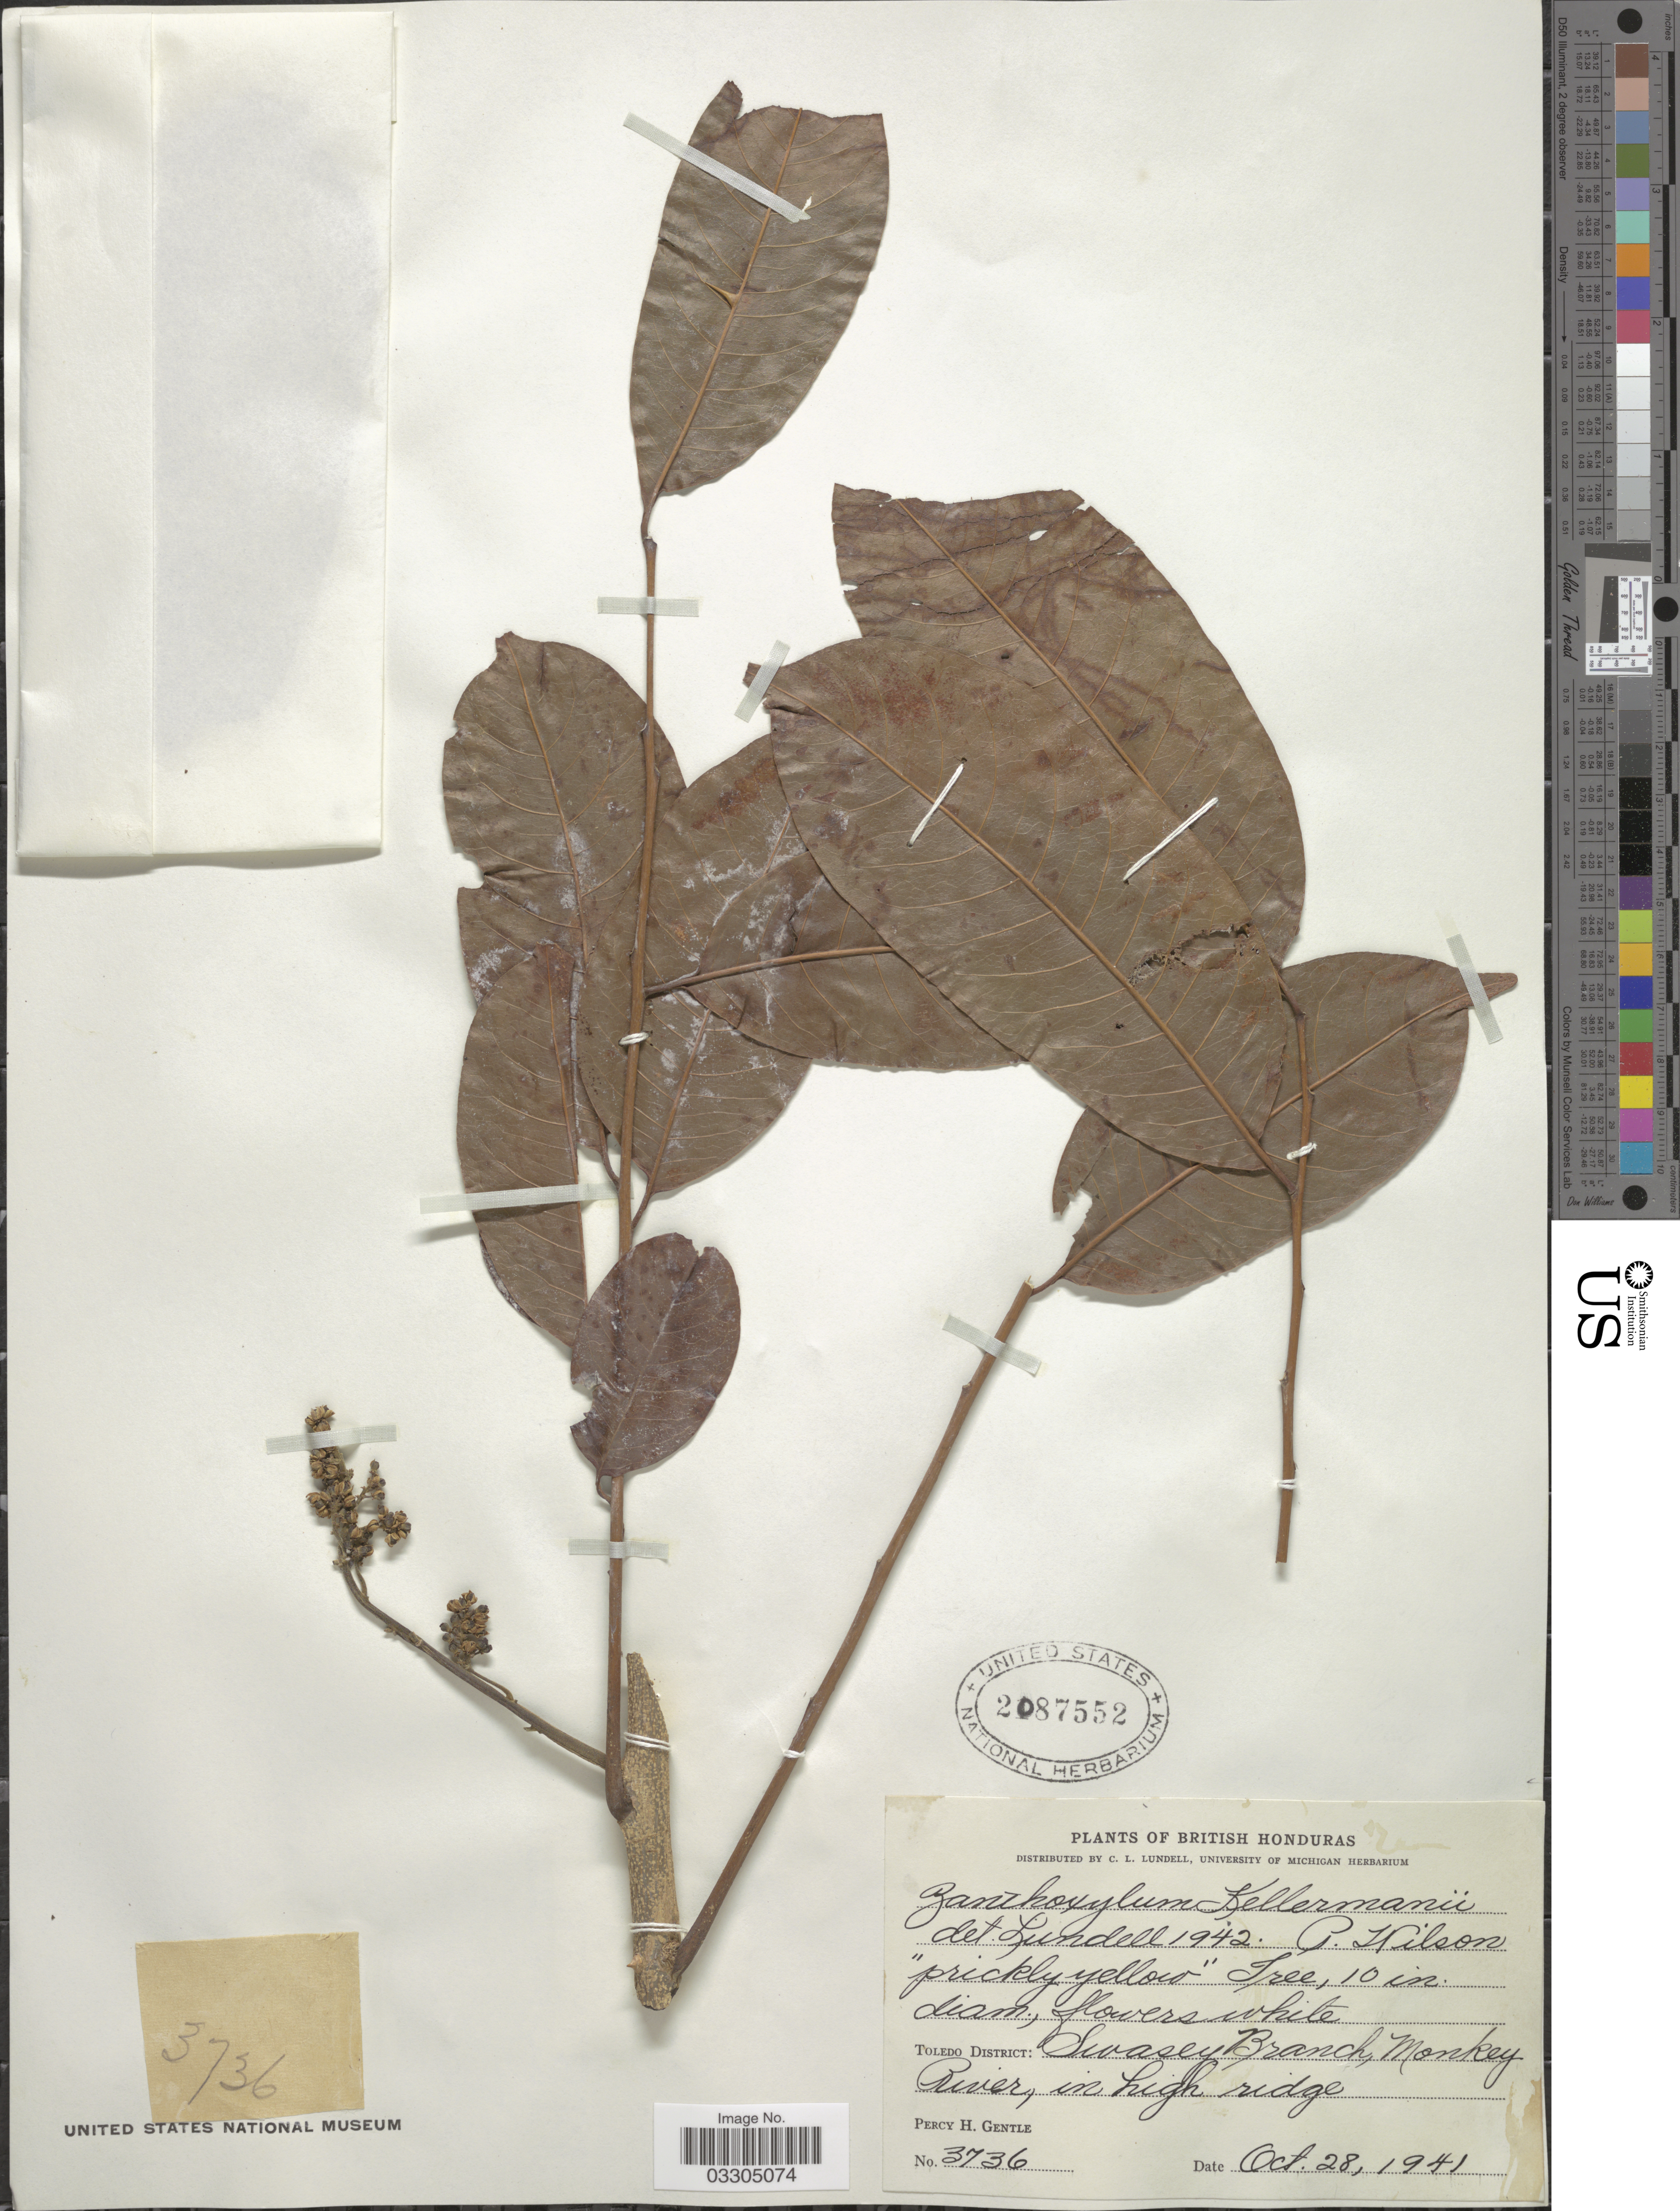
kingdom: Plantae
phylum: Tracheophyta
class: Magnoliopsida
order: Sapindales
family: Rutaceae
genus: Zanthoxylum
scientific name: Zanthoxylum kellermanii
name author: P. Wilson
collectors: P. H. Gentle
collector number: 3736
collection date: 1941-10-28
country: Belize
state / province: Toledo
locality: British Honduras, Toledo District: Swasey Branch, Monkey River, in high ridge.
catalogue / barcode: US 2087552